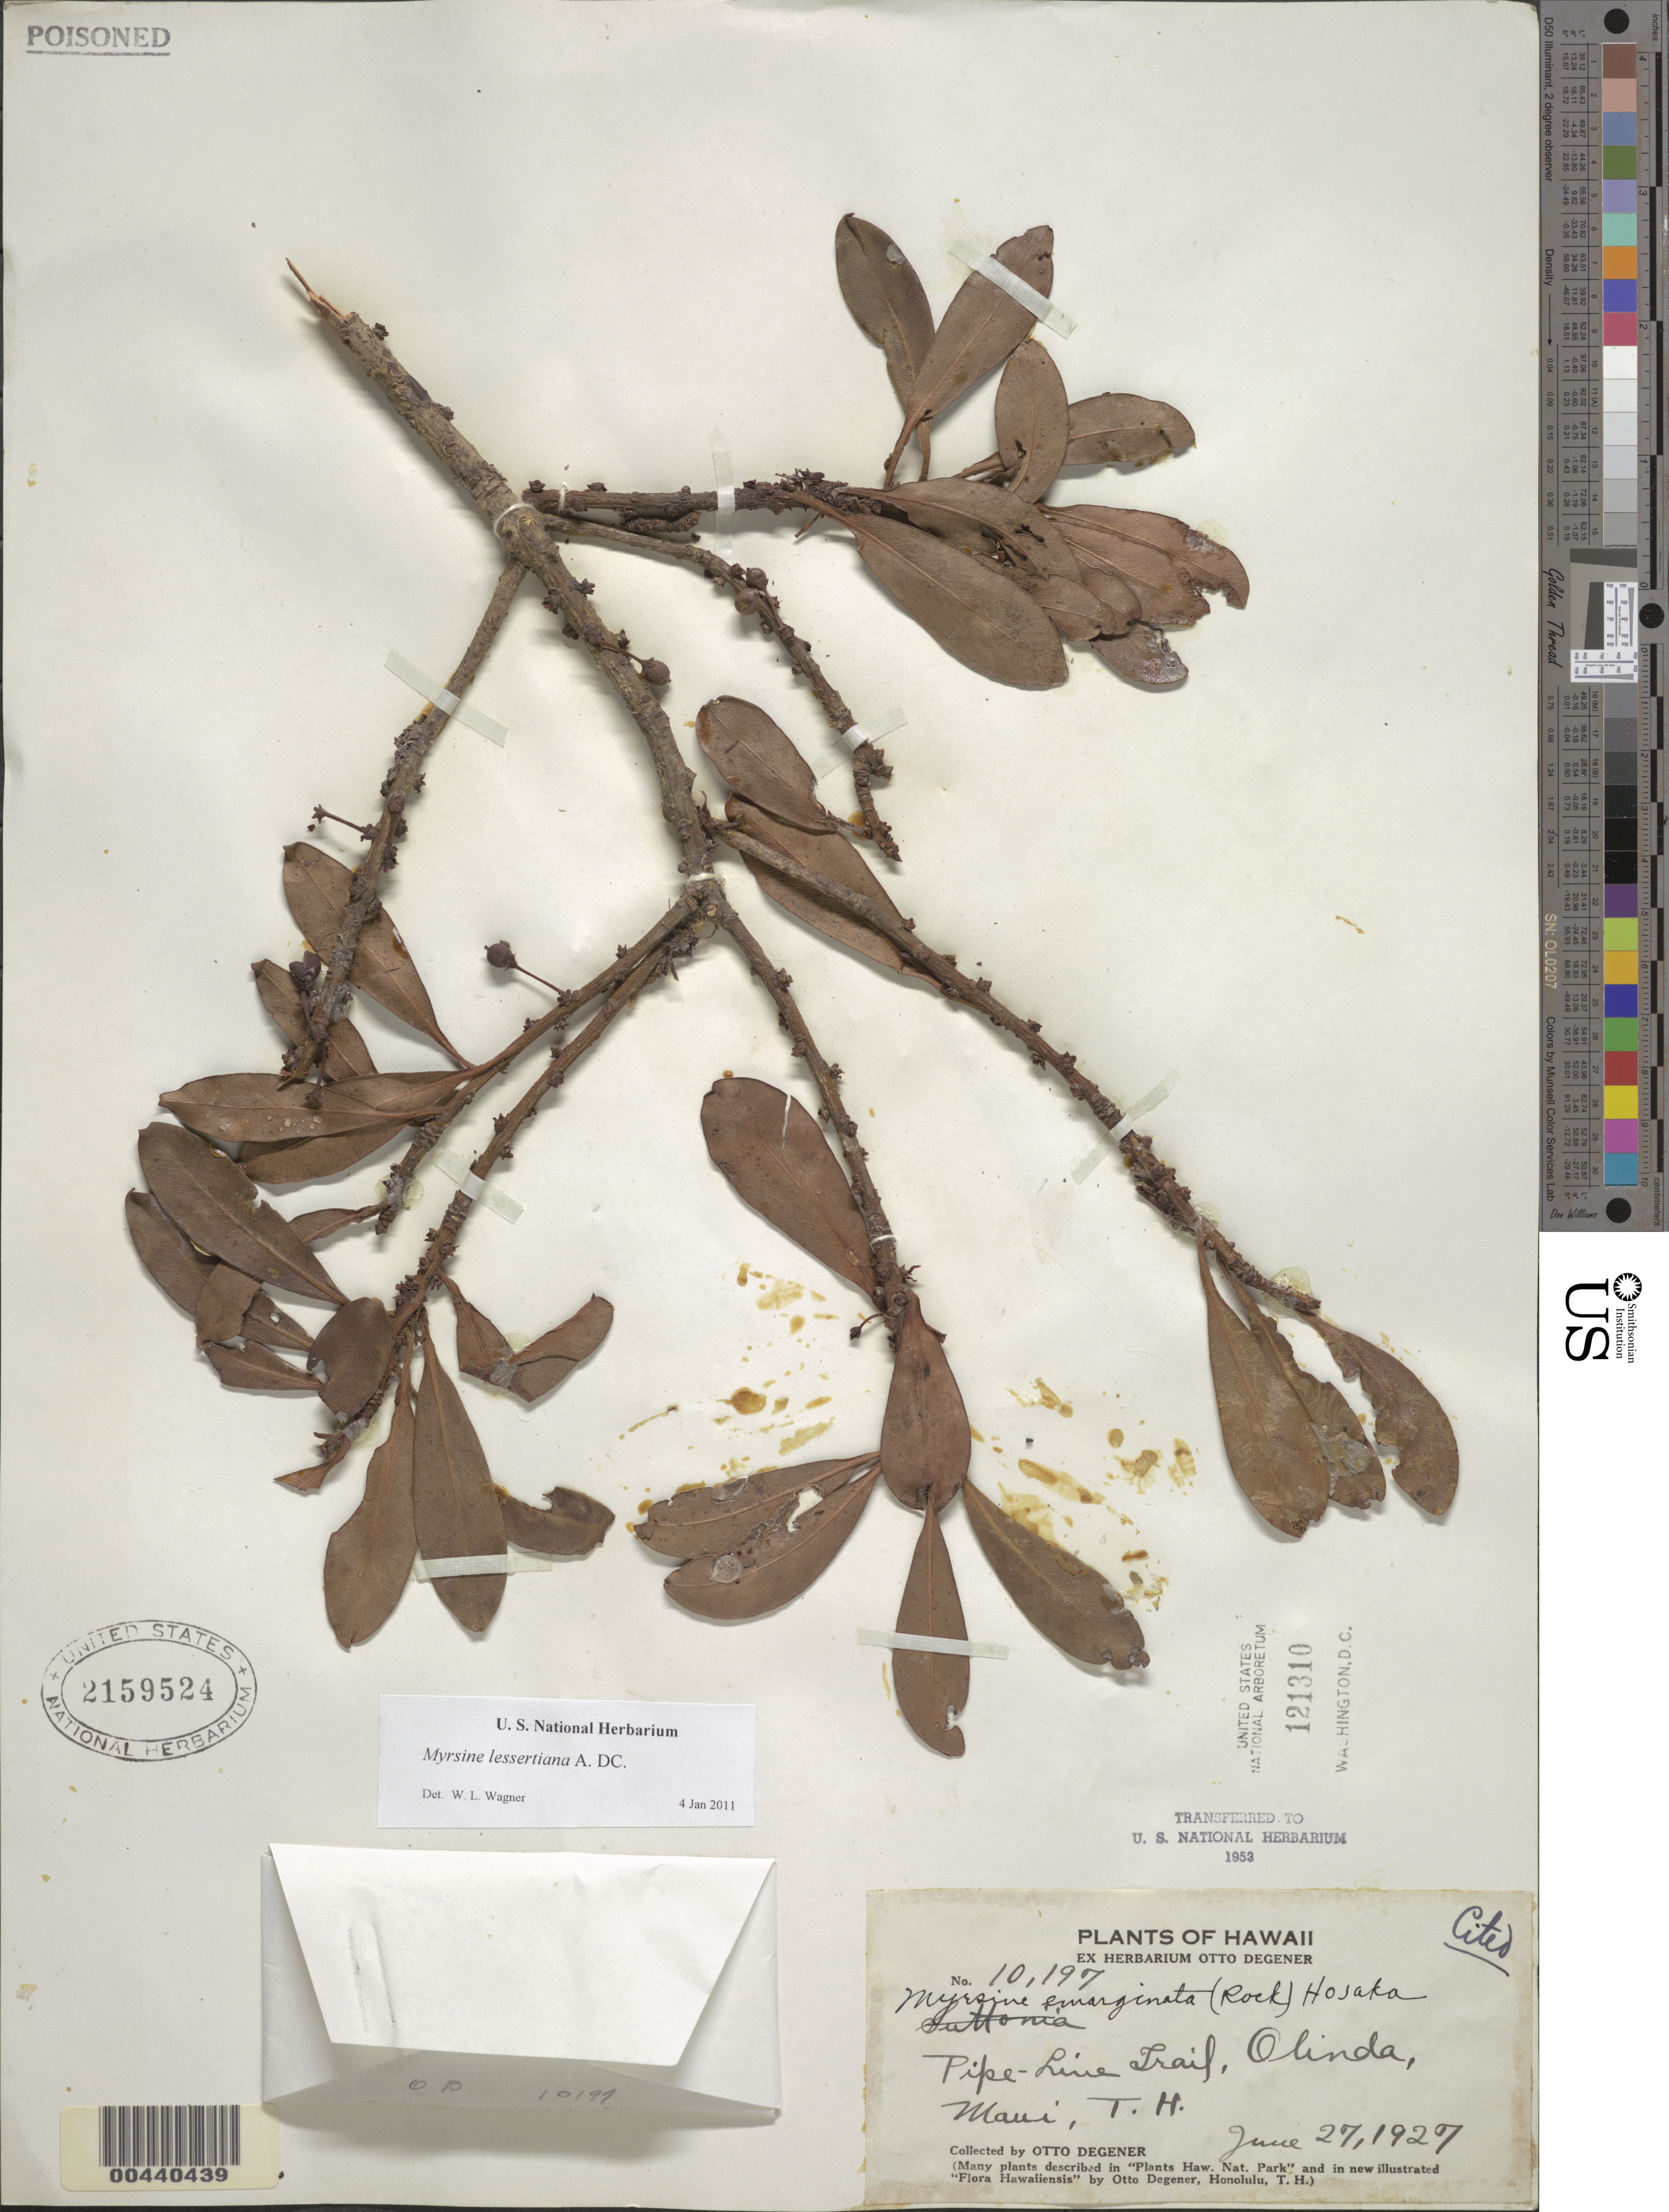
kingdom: Plantae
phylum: Tracheophyta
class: Magnoliopsida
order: Ericales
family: Primulaceae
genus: Myrsine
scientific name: Myrsine lessertiana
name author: A. DC.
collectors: O. Degener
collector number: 10197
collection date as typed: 27 Jun 1927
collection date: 1927-06-27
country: United States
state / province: Hawaii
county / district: Maui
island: Maui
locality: Pipe-Line Trail, Olinda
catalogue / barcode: US 2159524